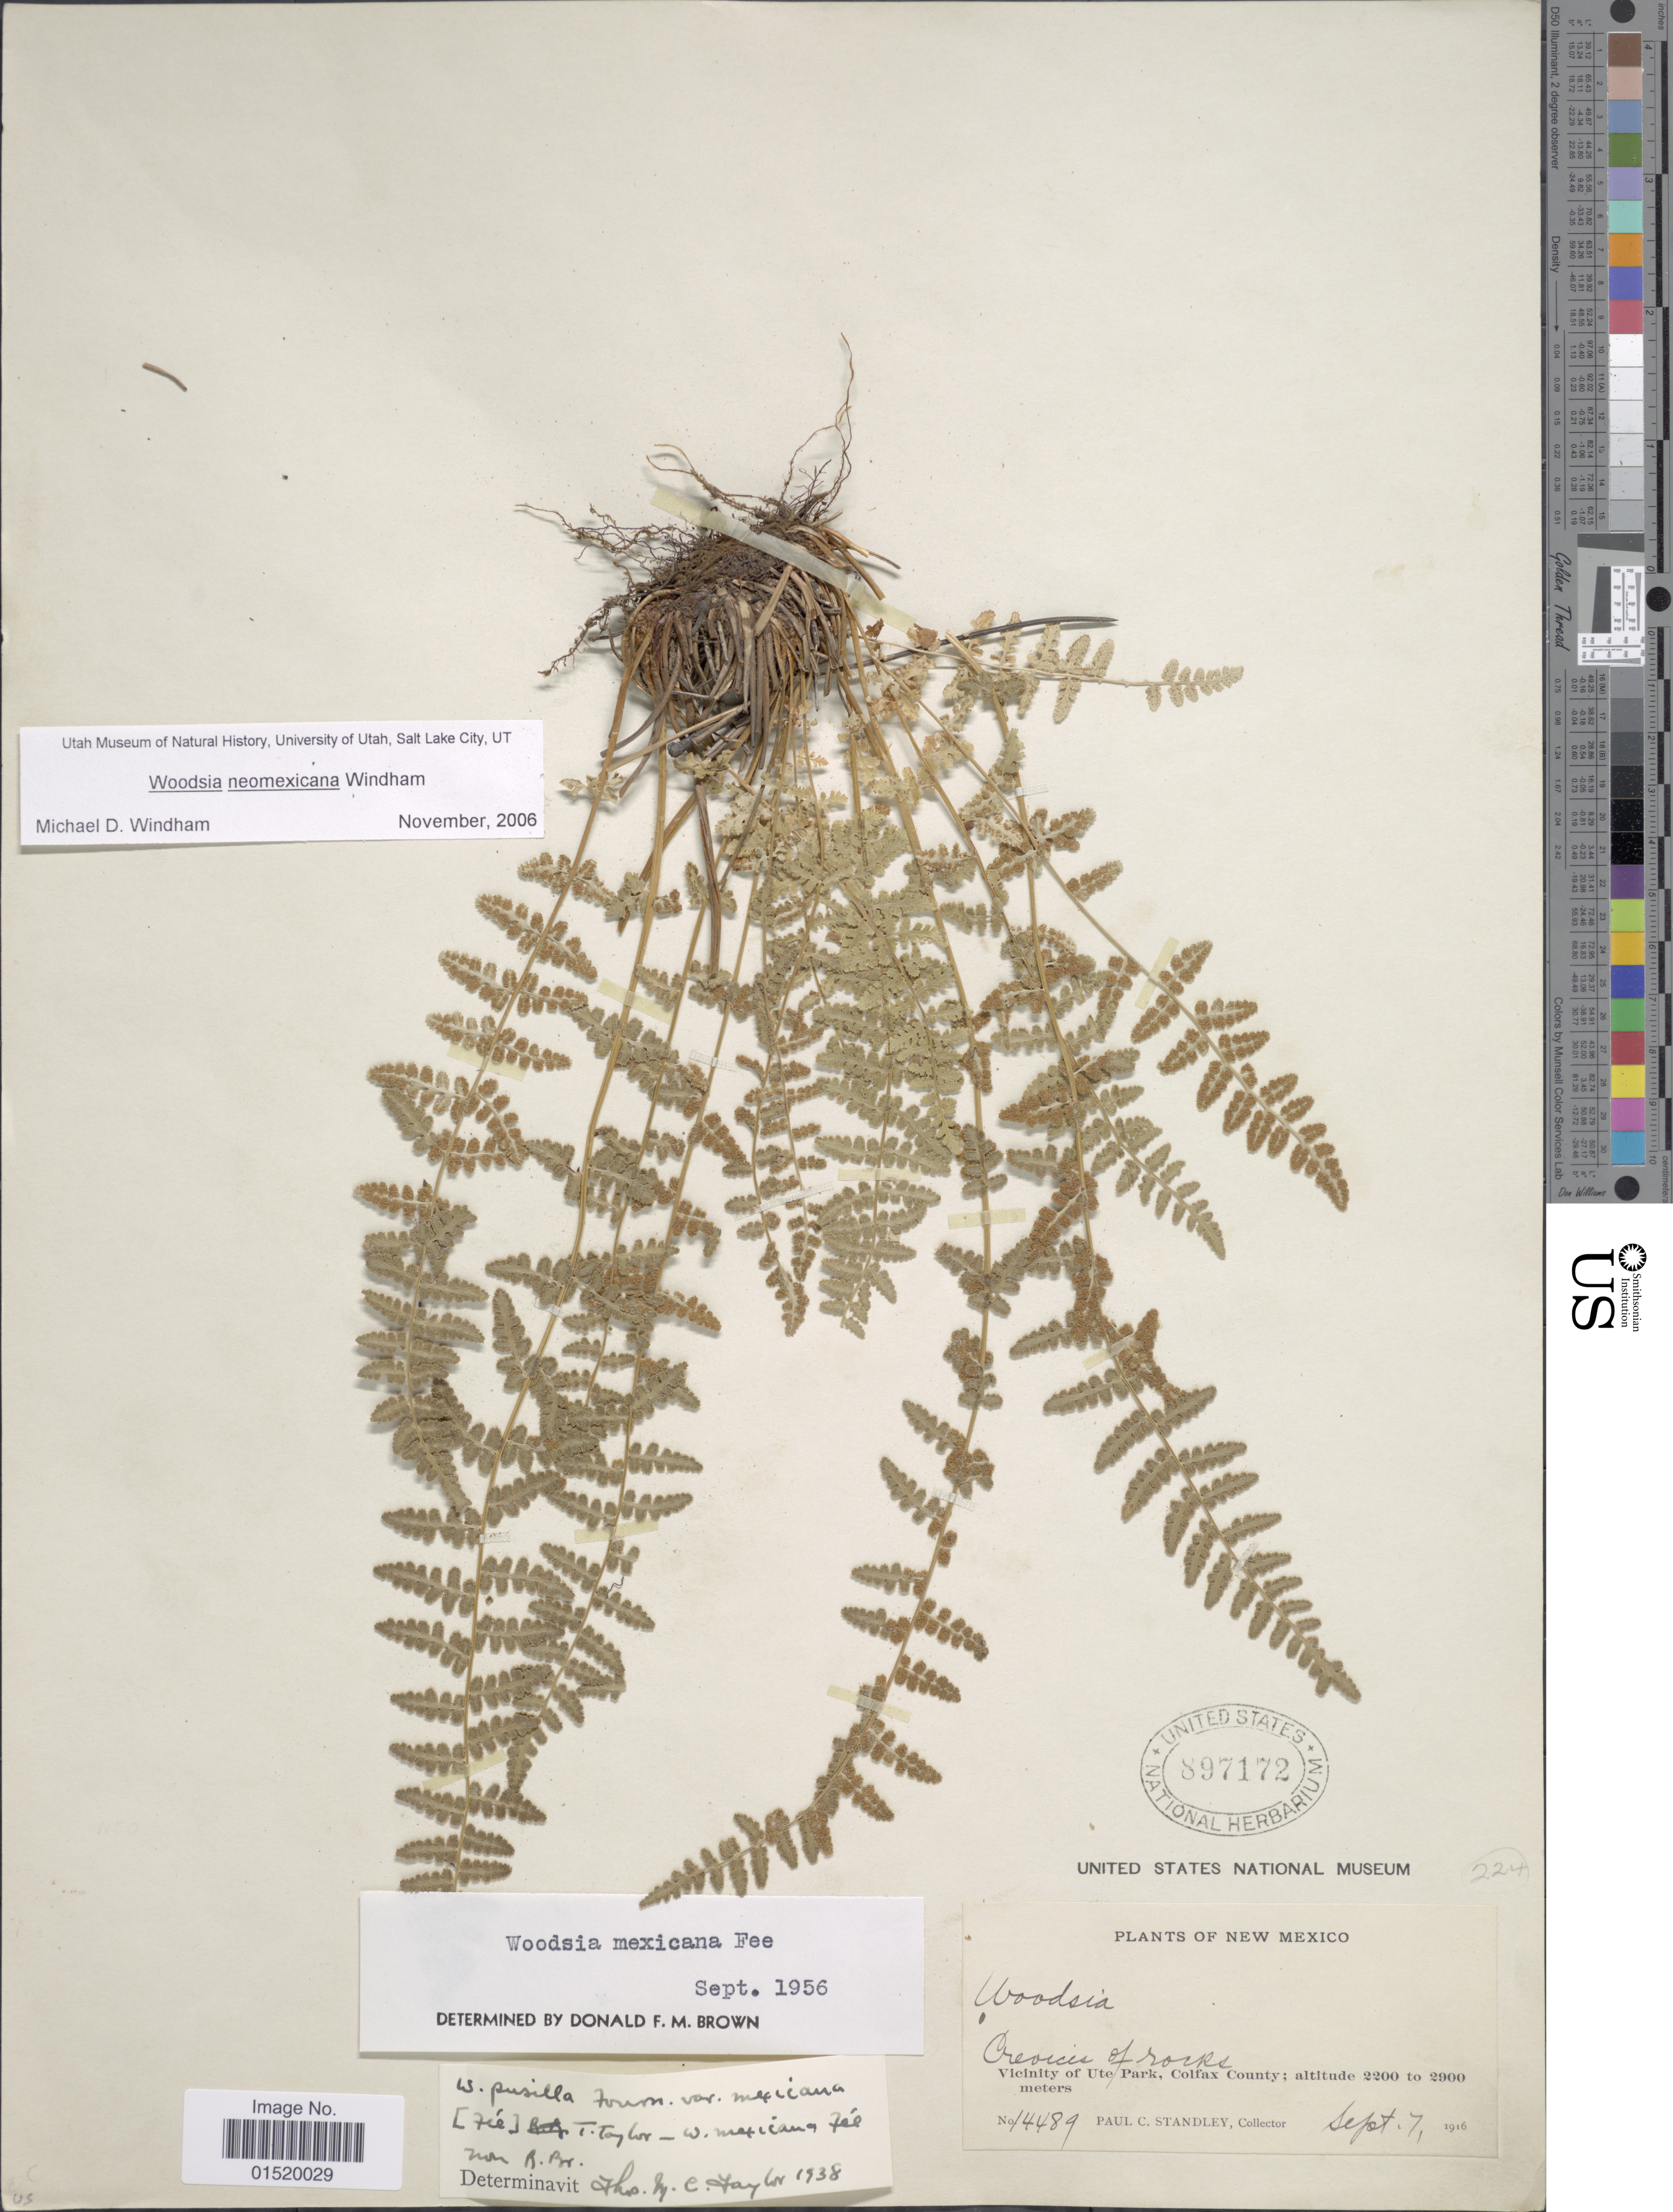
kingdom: Plantae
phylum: Tracheophyta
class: Polypodiopsida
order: Polypodiales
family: Woodsiaceae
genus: Woodsia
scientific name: Woodsia neomexicana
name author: Windham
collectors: P. C. Standley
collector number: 14489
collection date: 1916-09-07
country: United States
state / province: New Mexico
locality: Crevices of rocks, Vicinity of Ute Park, Colfax County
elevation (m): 2200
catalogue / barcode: US 897172